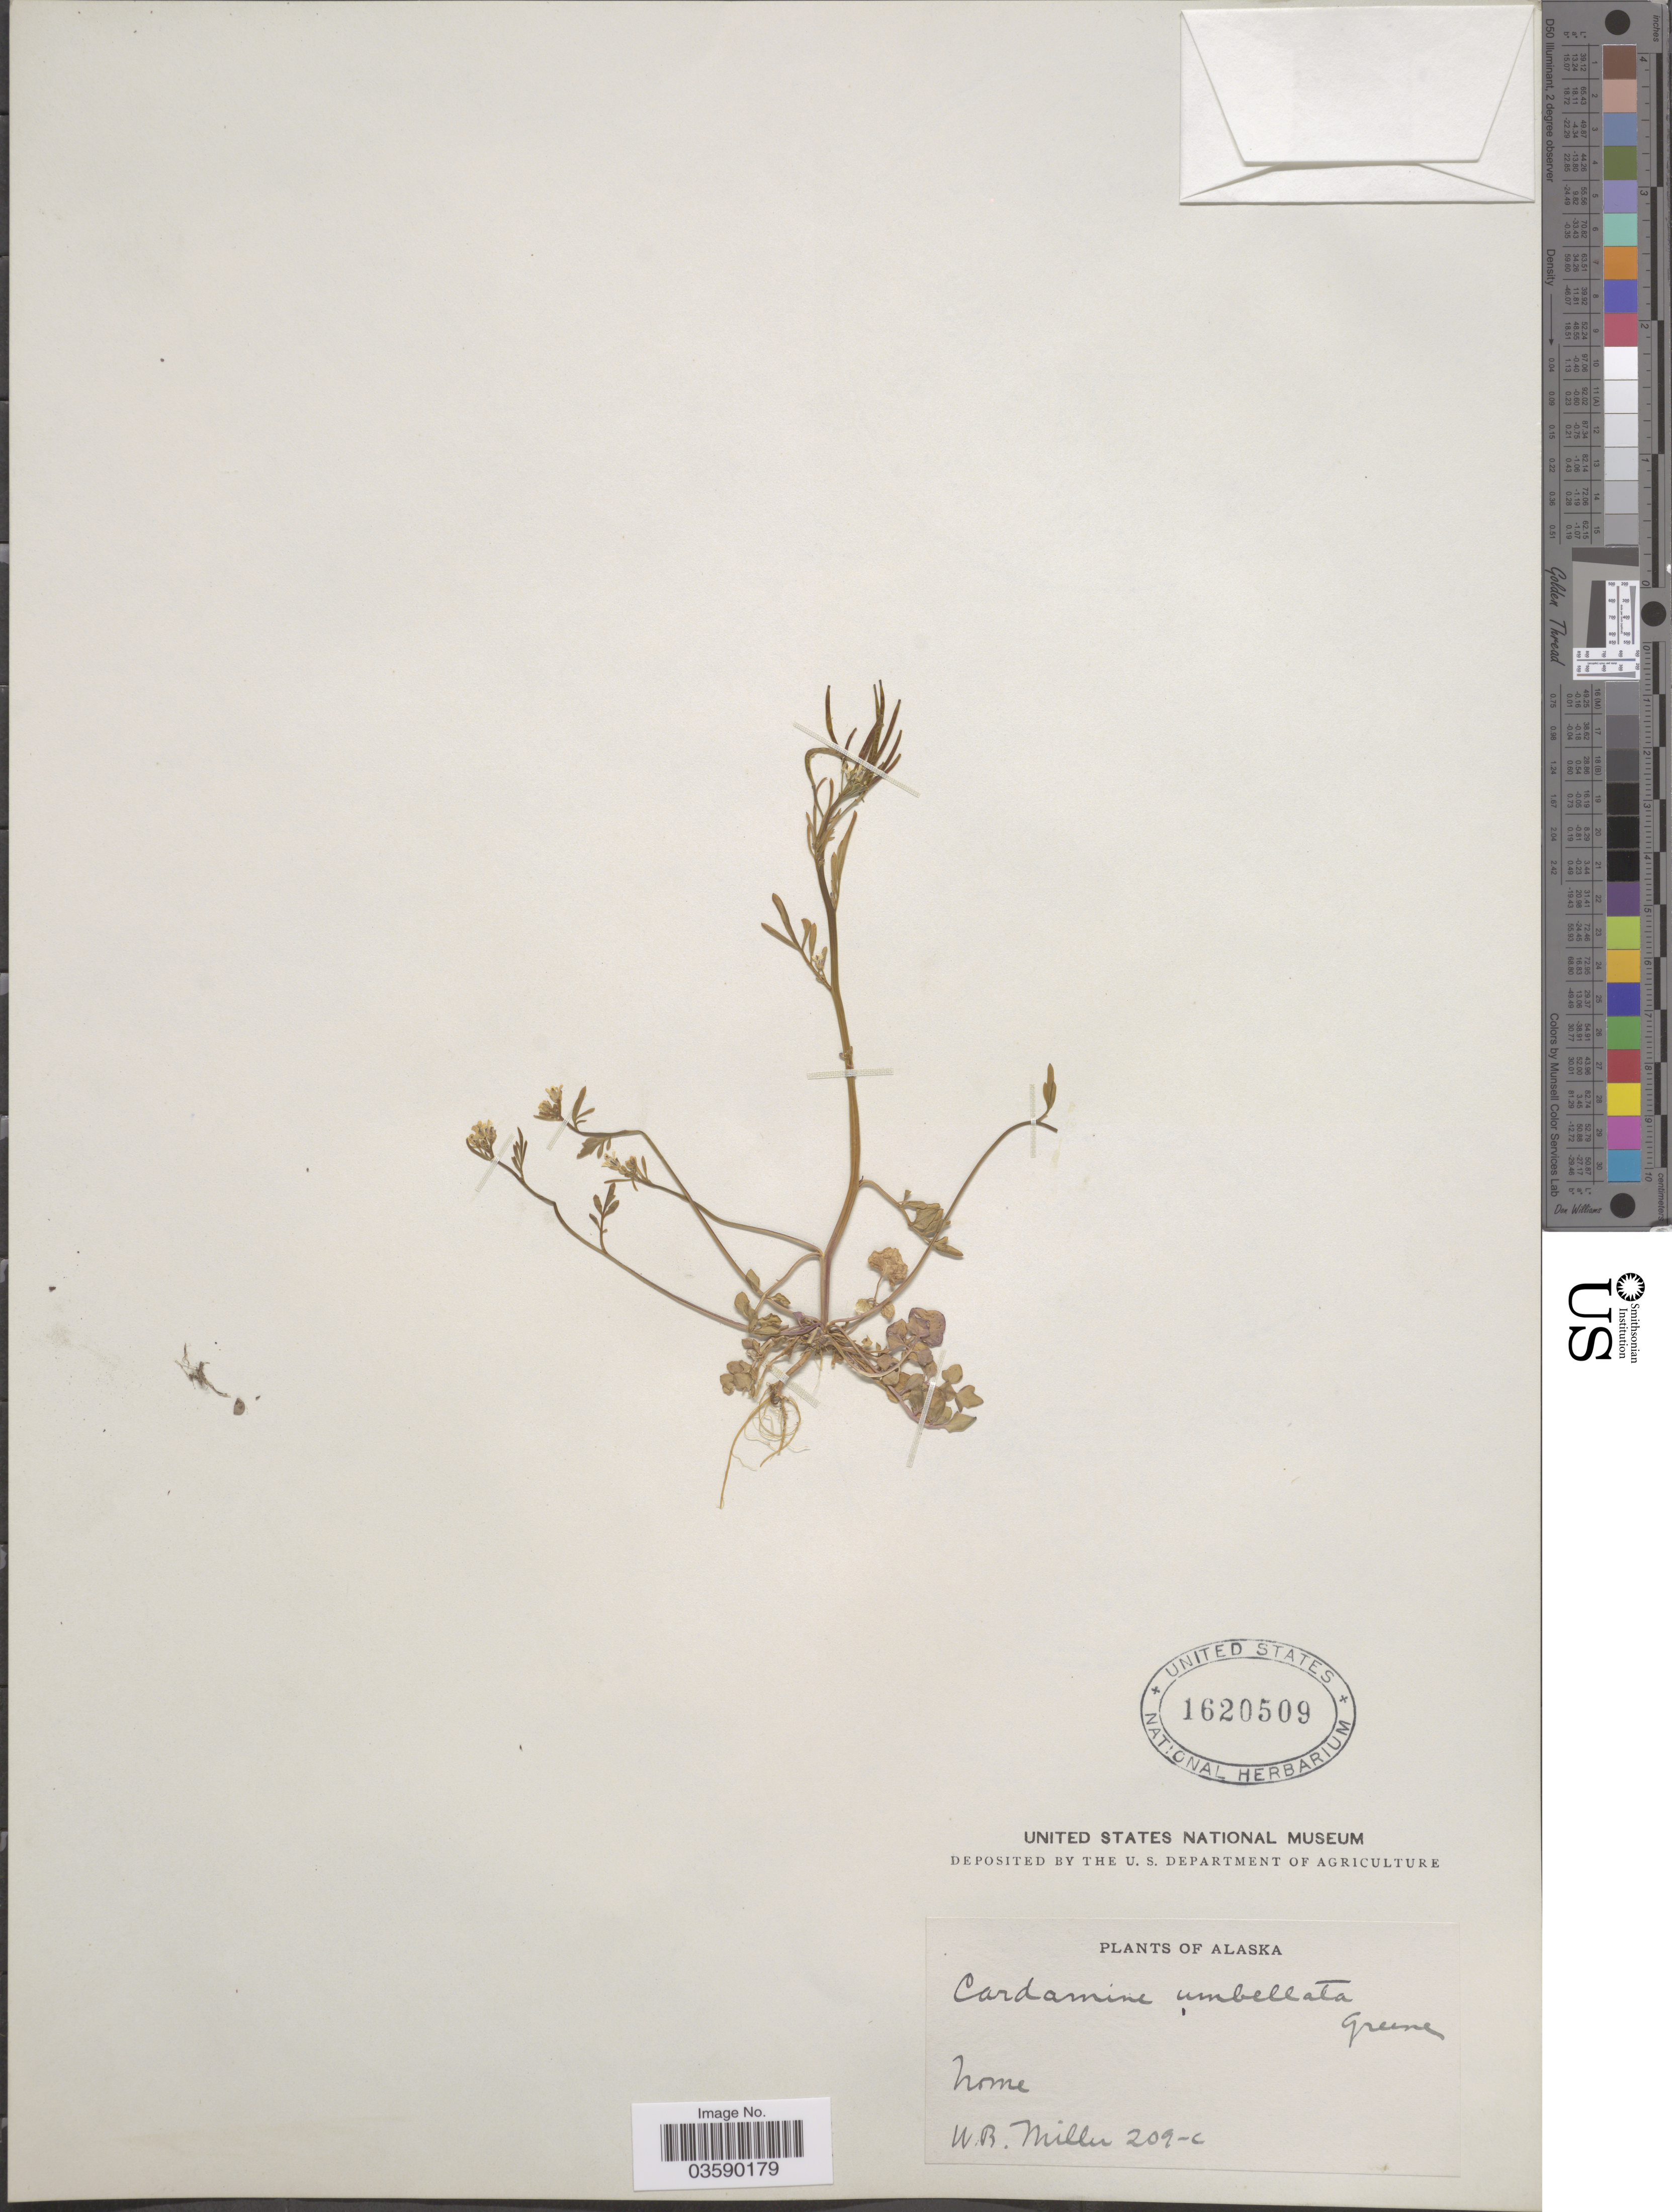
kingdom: Plantae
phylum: Tracheophyta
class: Magnoliopsida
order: Brassicales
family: Brassicaceae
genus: Cardamine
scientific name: Cardamine umbellata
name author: Greene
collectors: W. Miller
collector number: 209-c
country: United States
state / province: Alaska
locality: Nome.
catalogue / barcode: US 1620509